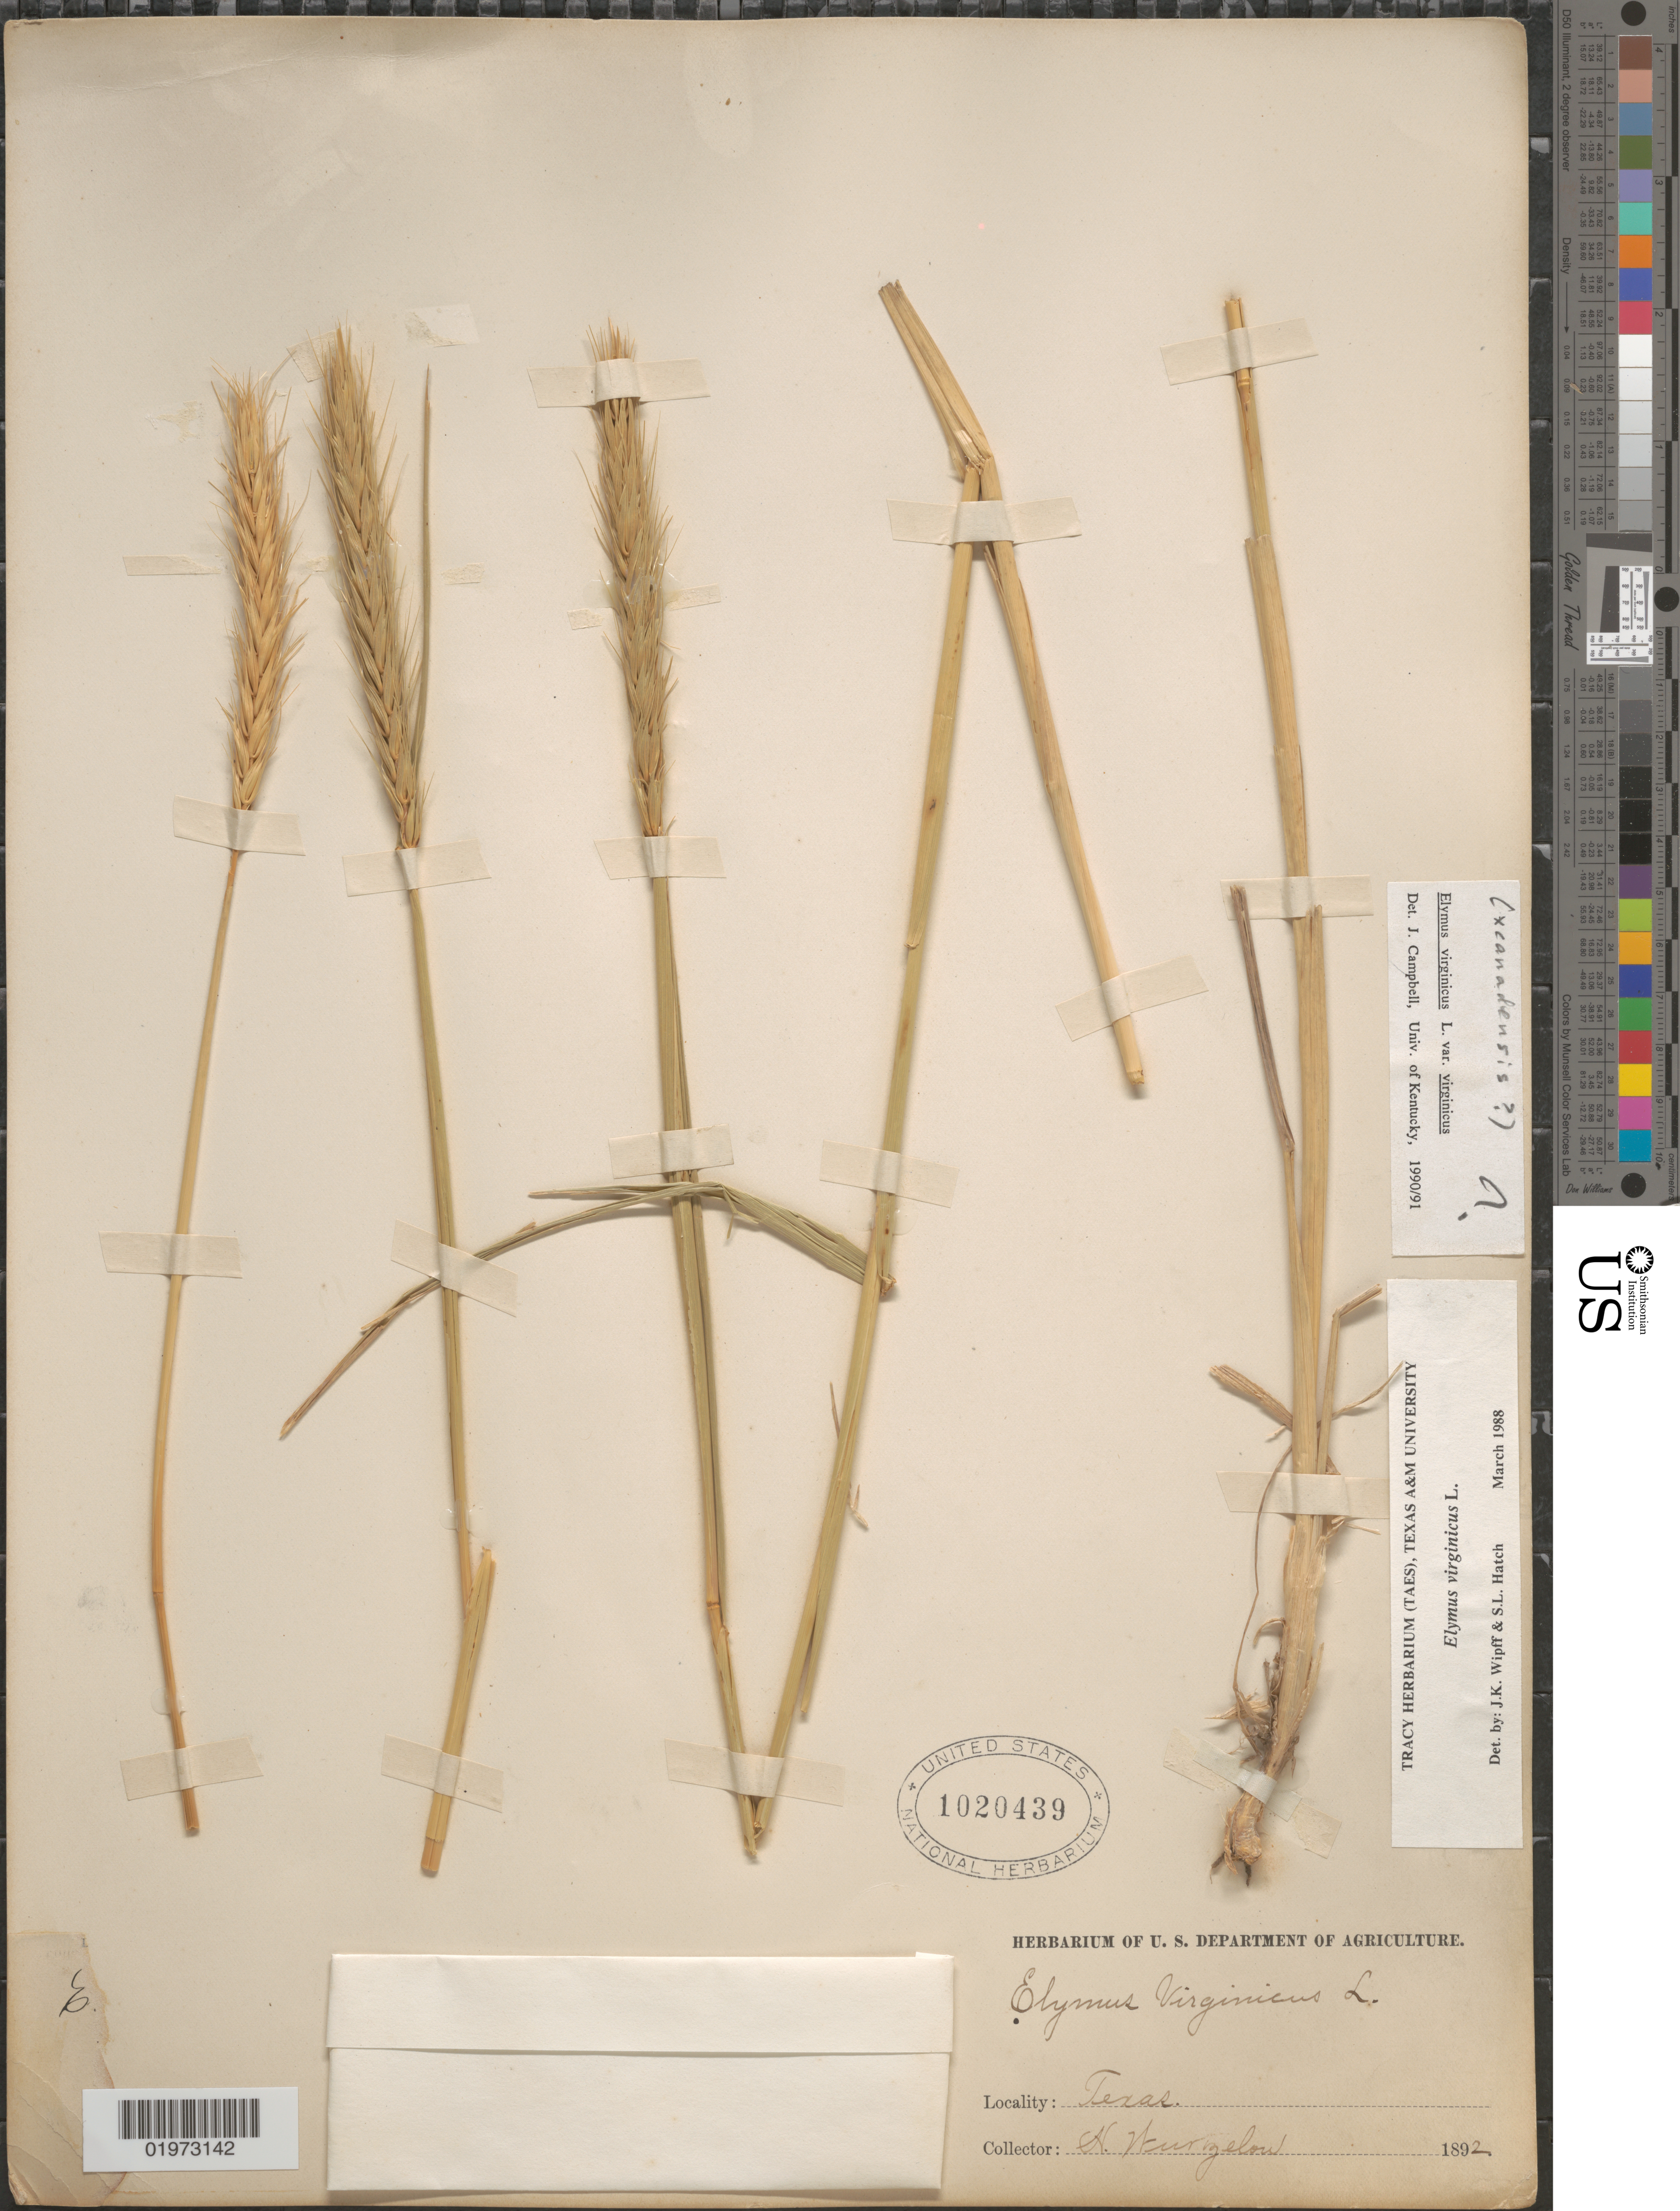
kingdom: Plantae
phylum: Tracheophyta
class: Liliopsida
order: Poales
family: Poaceae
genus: Elymus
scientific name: Elymus virginicus var. virginicus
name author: L.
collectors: H. Wurzlow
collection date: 1892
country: United States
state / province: Texas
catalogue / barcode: US 1020439